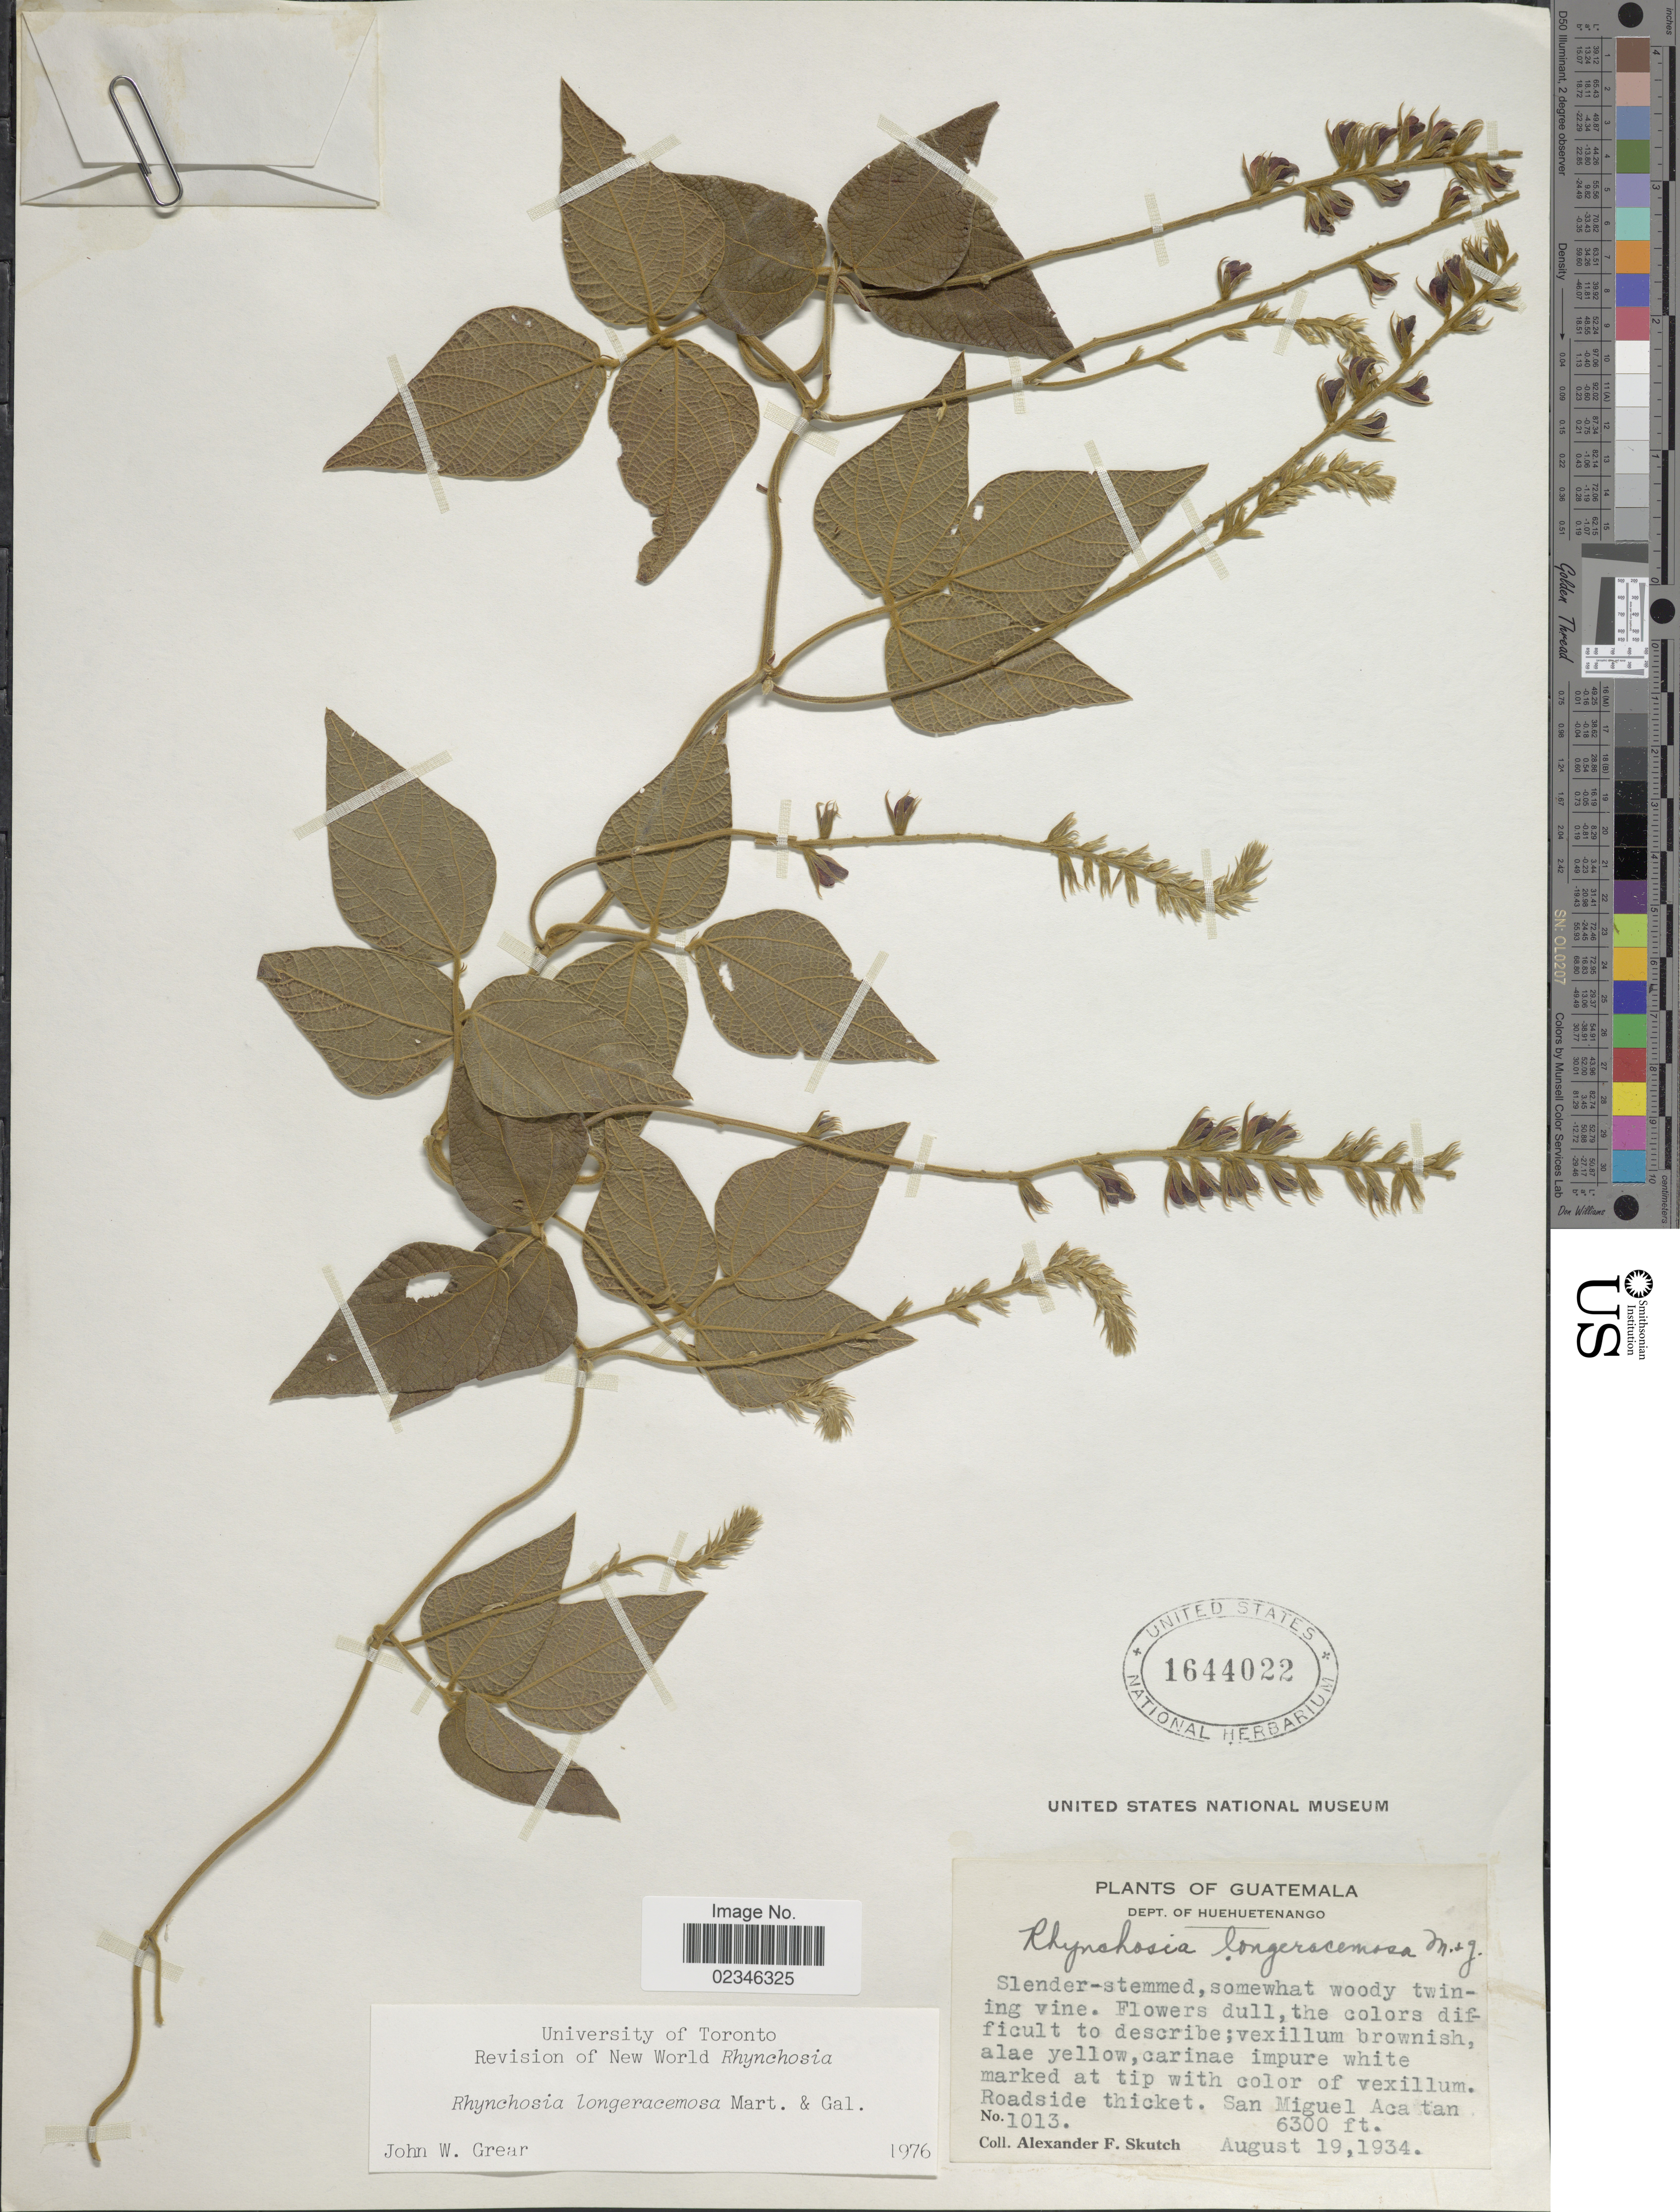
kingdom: Plantae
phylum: Tracheophyta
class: Magnoliopsida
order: Fabales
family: Fabaceae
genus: Rhynchosia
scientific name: Rhynchosia longeracemosa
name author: M. Martens & Galeotti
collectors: A. F. Skutch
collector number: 1013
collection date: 1934-08-19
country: Guatemala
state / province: Huehuetenango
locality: Dept. of Huehuetenango. Roadside thicket. San Miguel Aca tan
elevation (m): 1920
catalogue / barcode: US 1644022